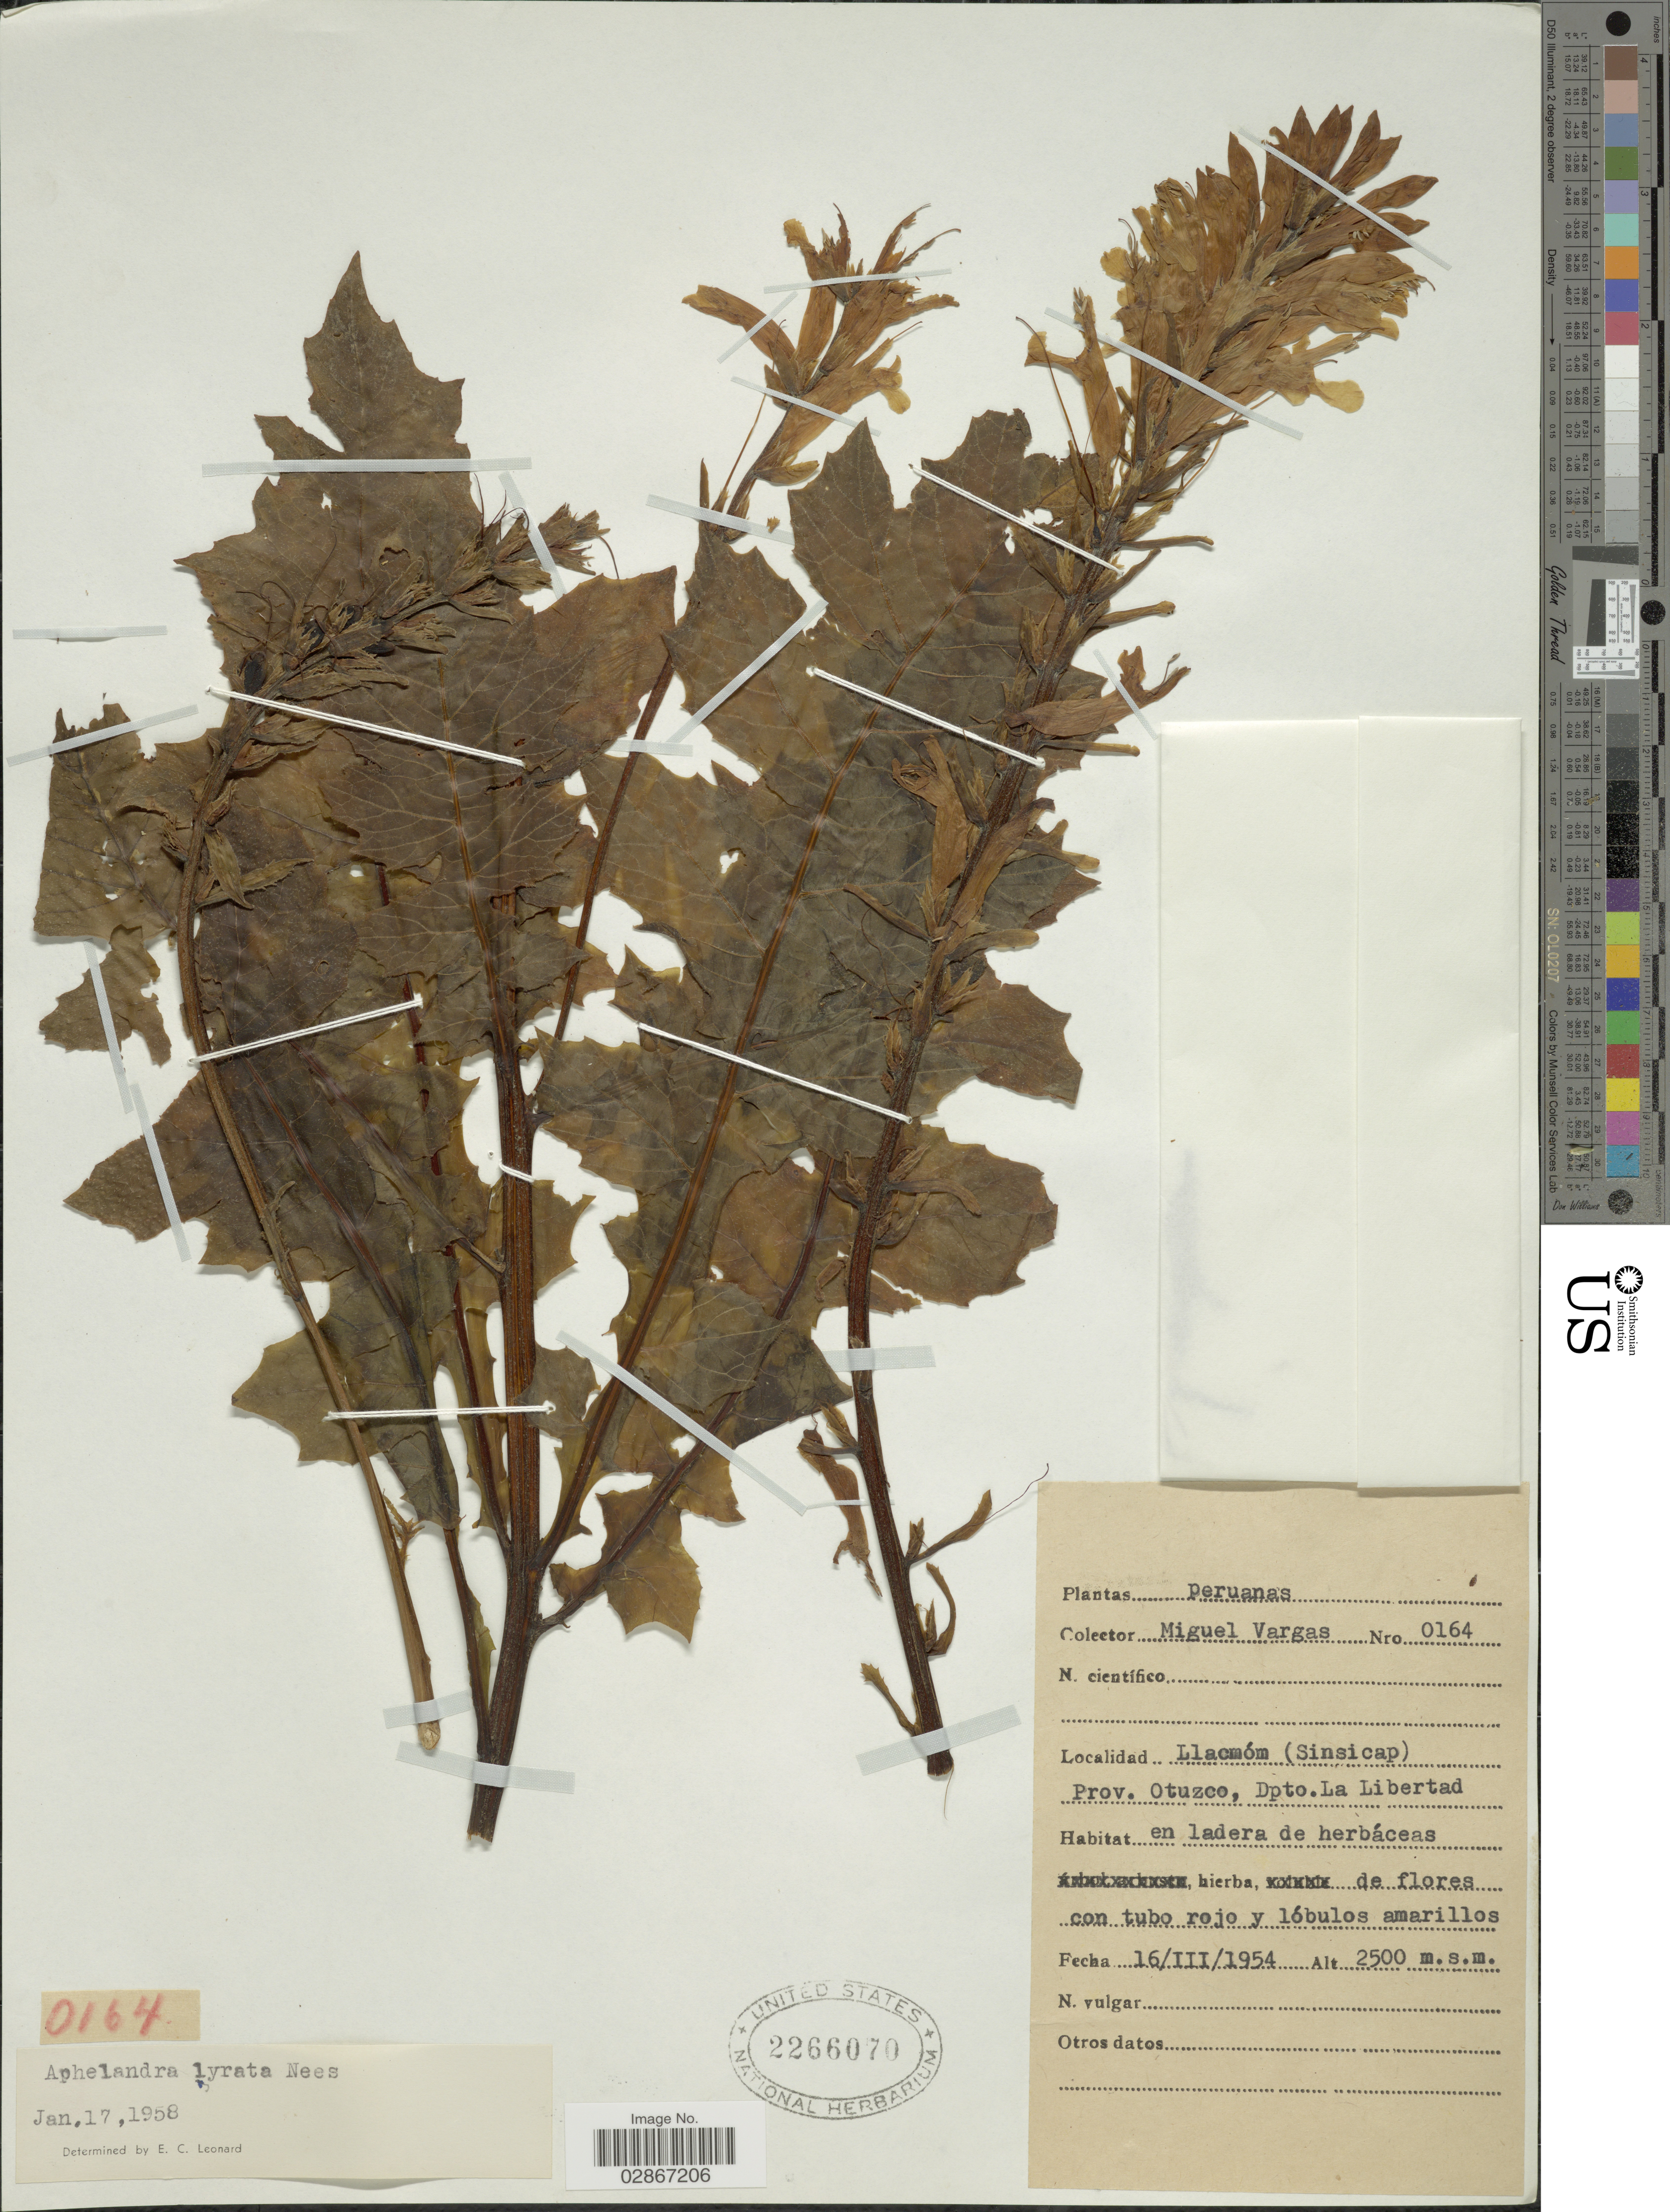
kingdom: Plantae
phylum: Tracheophyta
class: Magnoliopsida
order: Lamiales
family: Acanthaceae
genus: Aphelandra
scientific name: Aphelandra lyrata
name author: Nees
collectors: M. Vargas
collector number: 0164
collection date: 1954-03-16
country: Peru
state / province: La Libertad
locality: Llacmóm (Sinsicap), Prov. Otuzco, Dpto. La Libertad.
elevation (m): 2500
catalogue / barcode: US 2266070